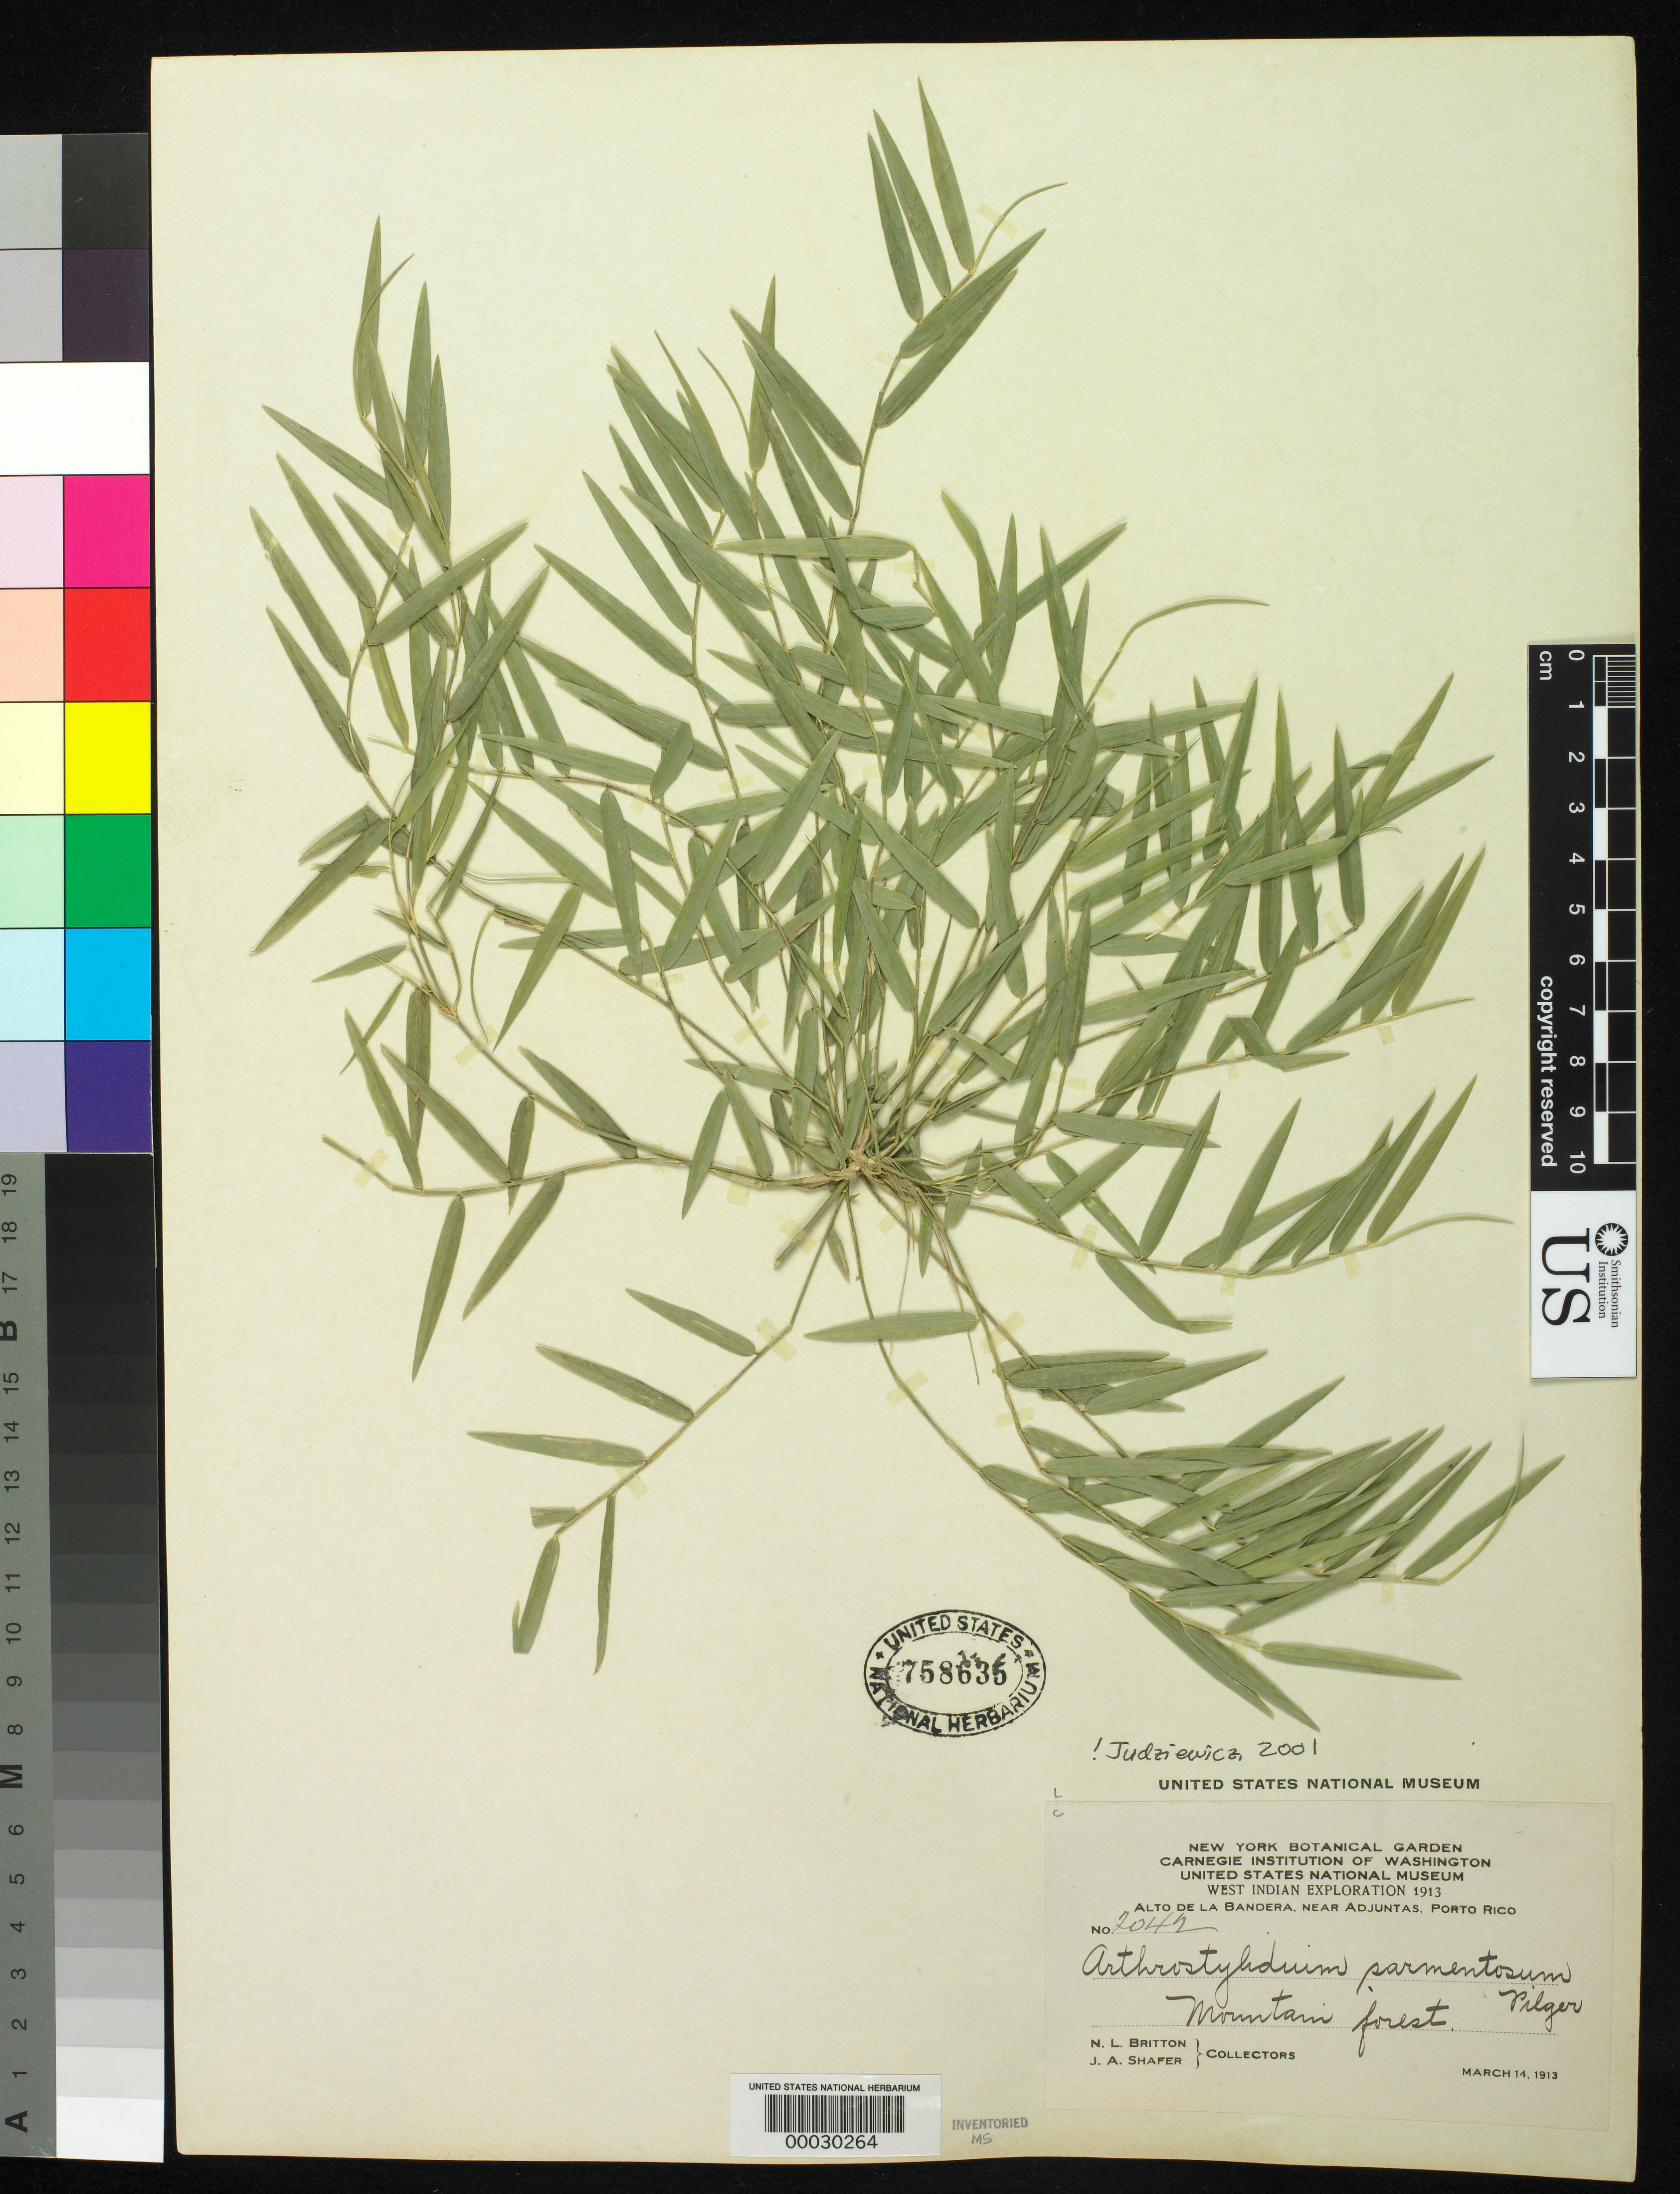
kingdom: Plantae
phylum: Tracheophyta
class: Liliopsida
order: Poales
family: Poaceae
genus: Arthrostylidium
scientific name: Arthrostylidium sarmentosum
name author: Pilg. in Urb.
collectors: N. Britton & J. A. Shafer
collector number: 2042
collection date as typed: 14 Mar 1913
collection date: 1913-03-14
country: Puerto Rico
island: Greater Antilles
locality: Alto de la bandera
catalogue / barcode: US 758635